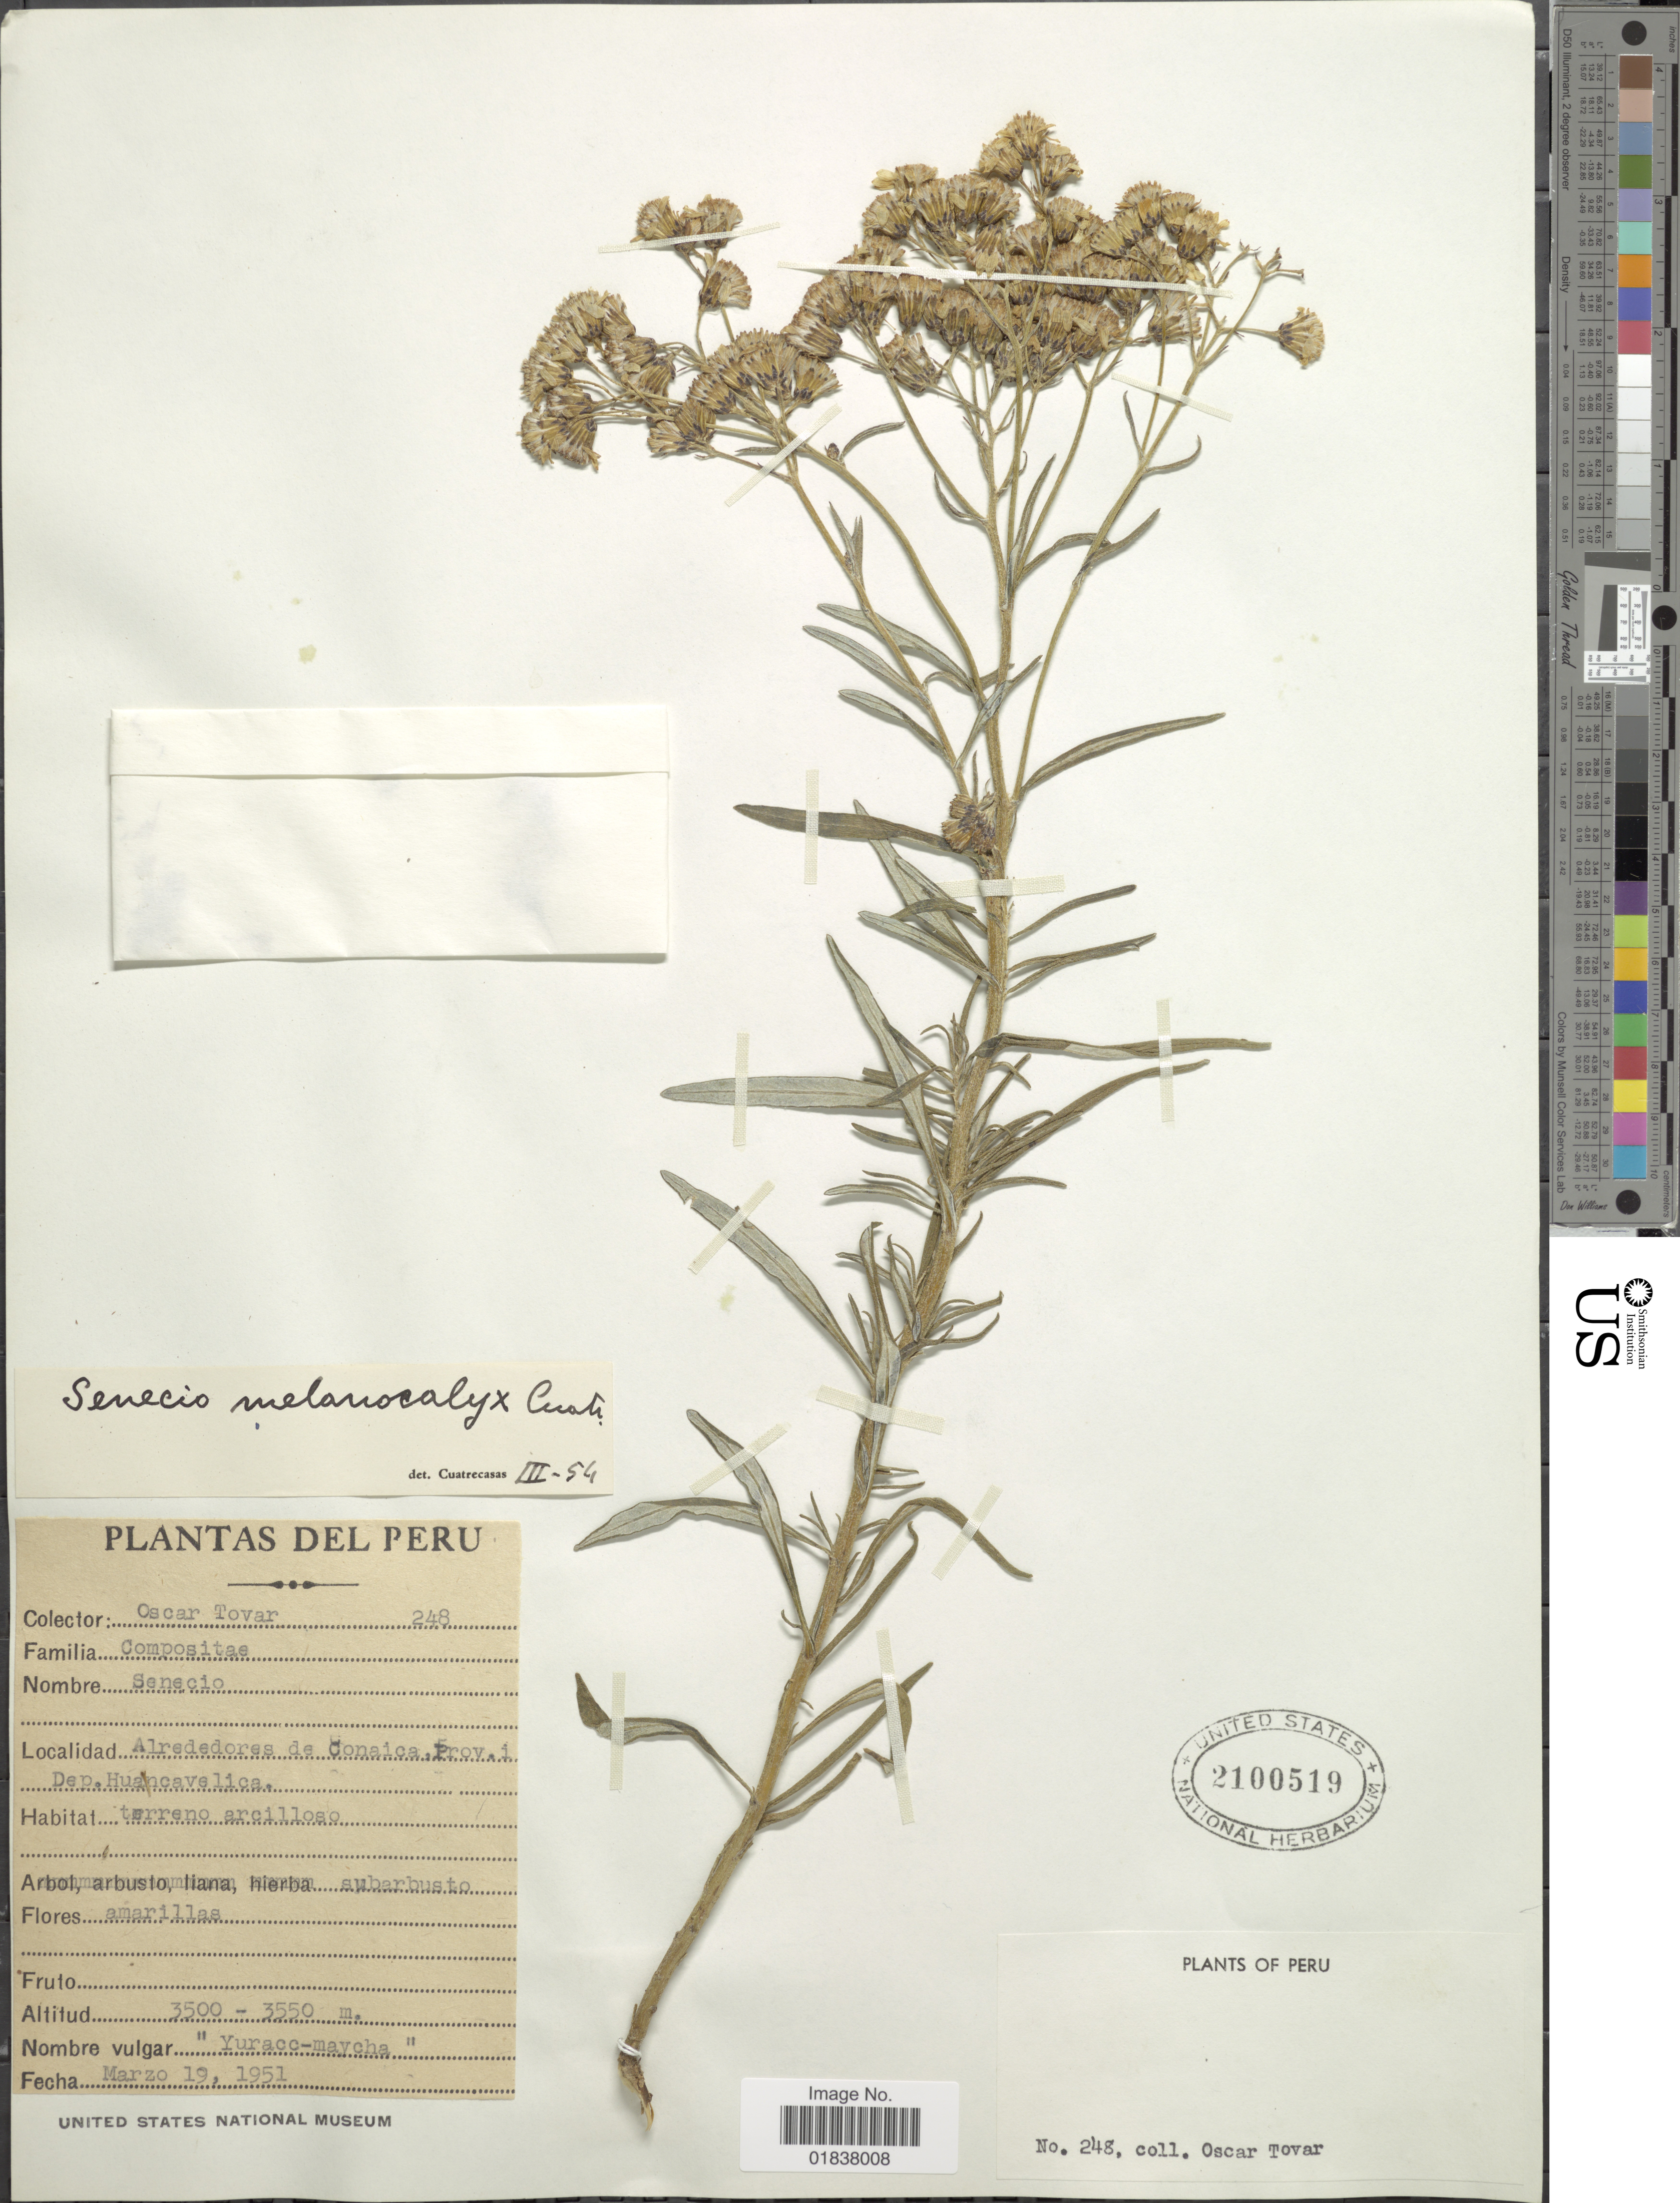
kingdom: Plantae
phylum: Tracheophyta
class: Magnoliopsida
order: Asterales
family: Asteraceae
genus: Senecio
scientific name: Senecio melanocalyx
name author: Cuatrec.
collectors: Ó. Tovar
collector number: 248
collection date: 1951-03-19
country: Peru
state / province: Huancavelica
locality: Alrededores de Conaica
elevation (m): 3500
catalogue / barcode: US 2100519